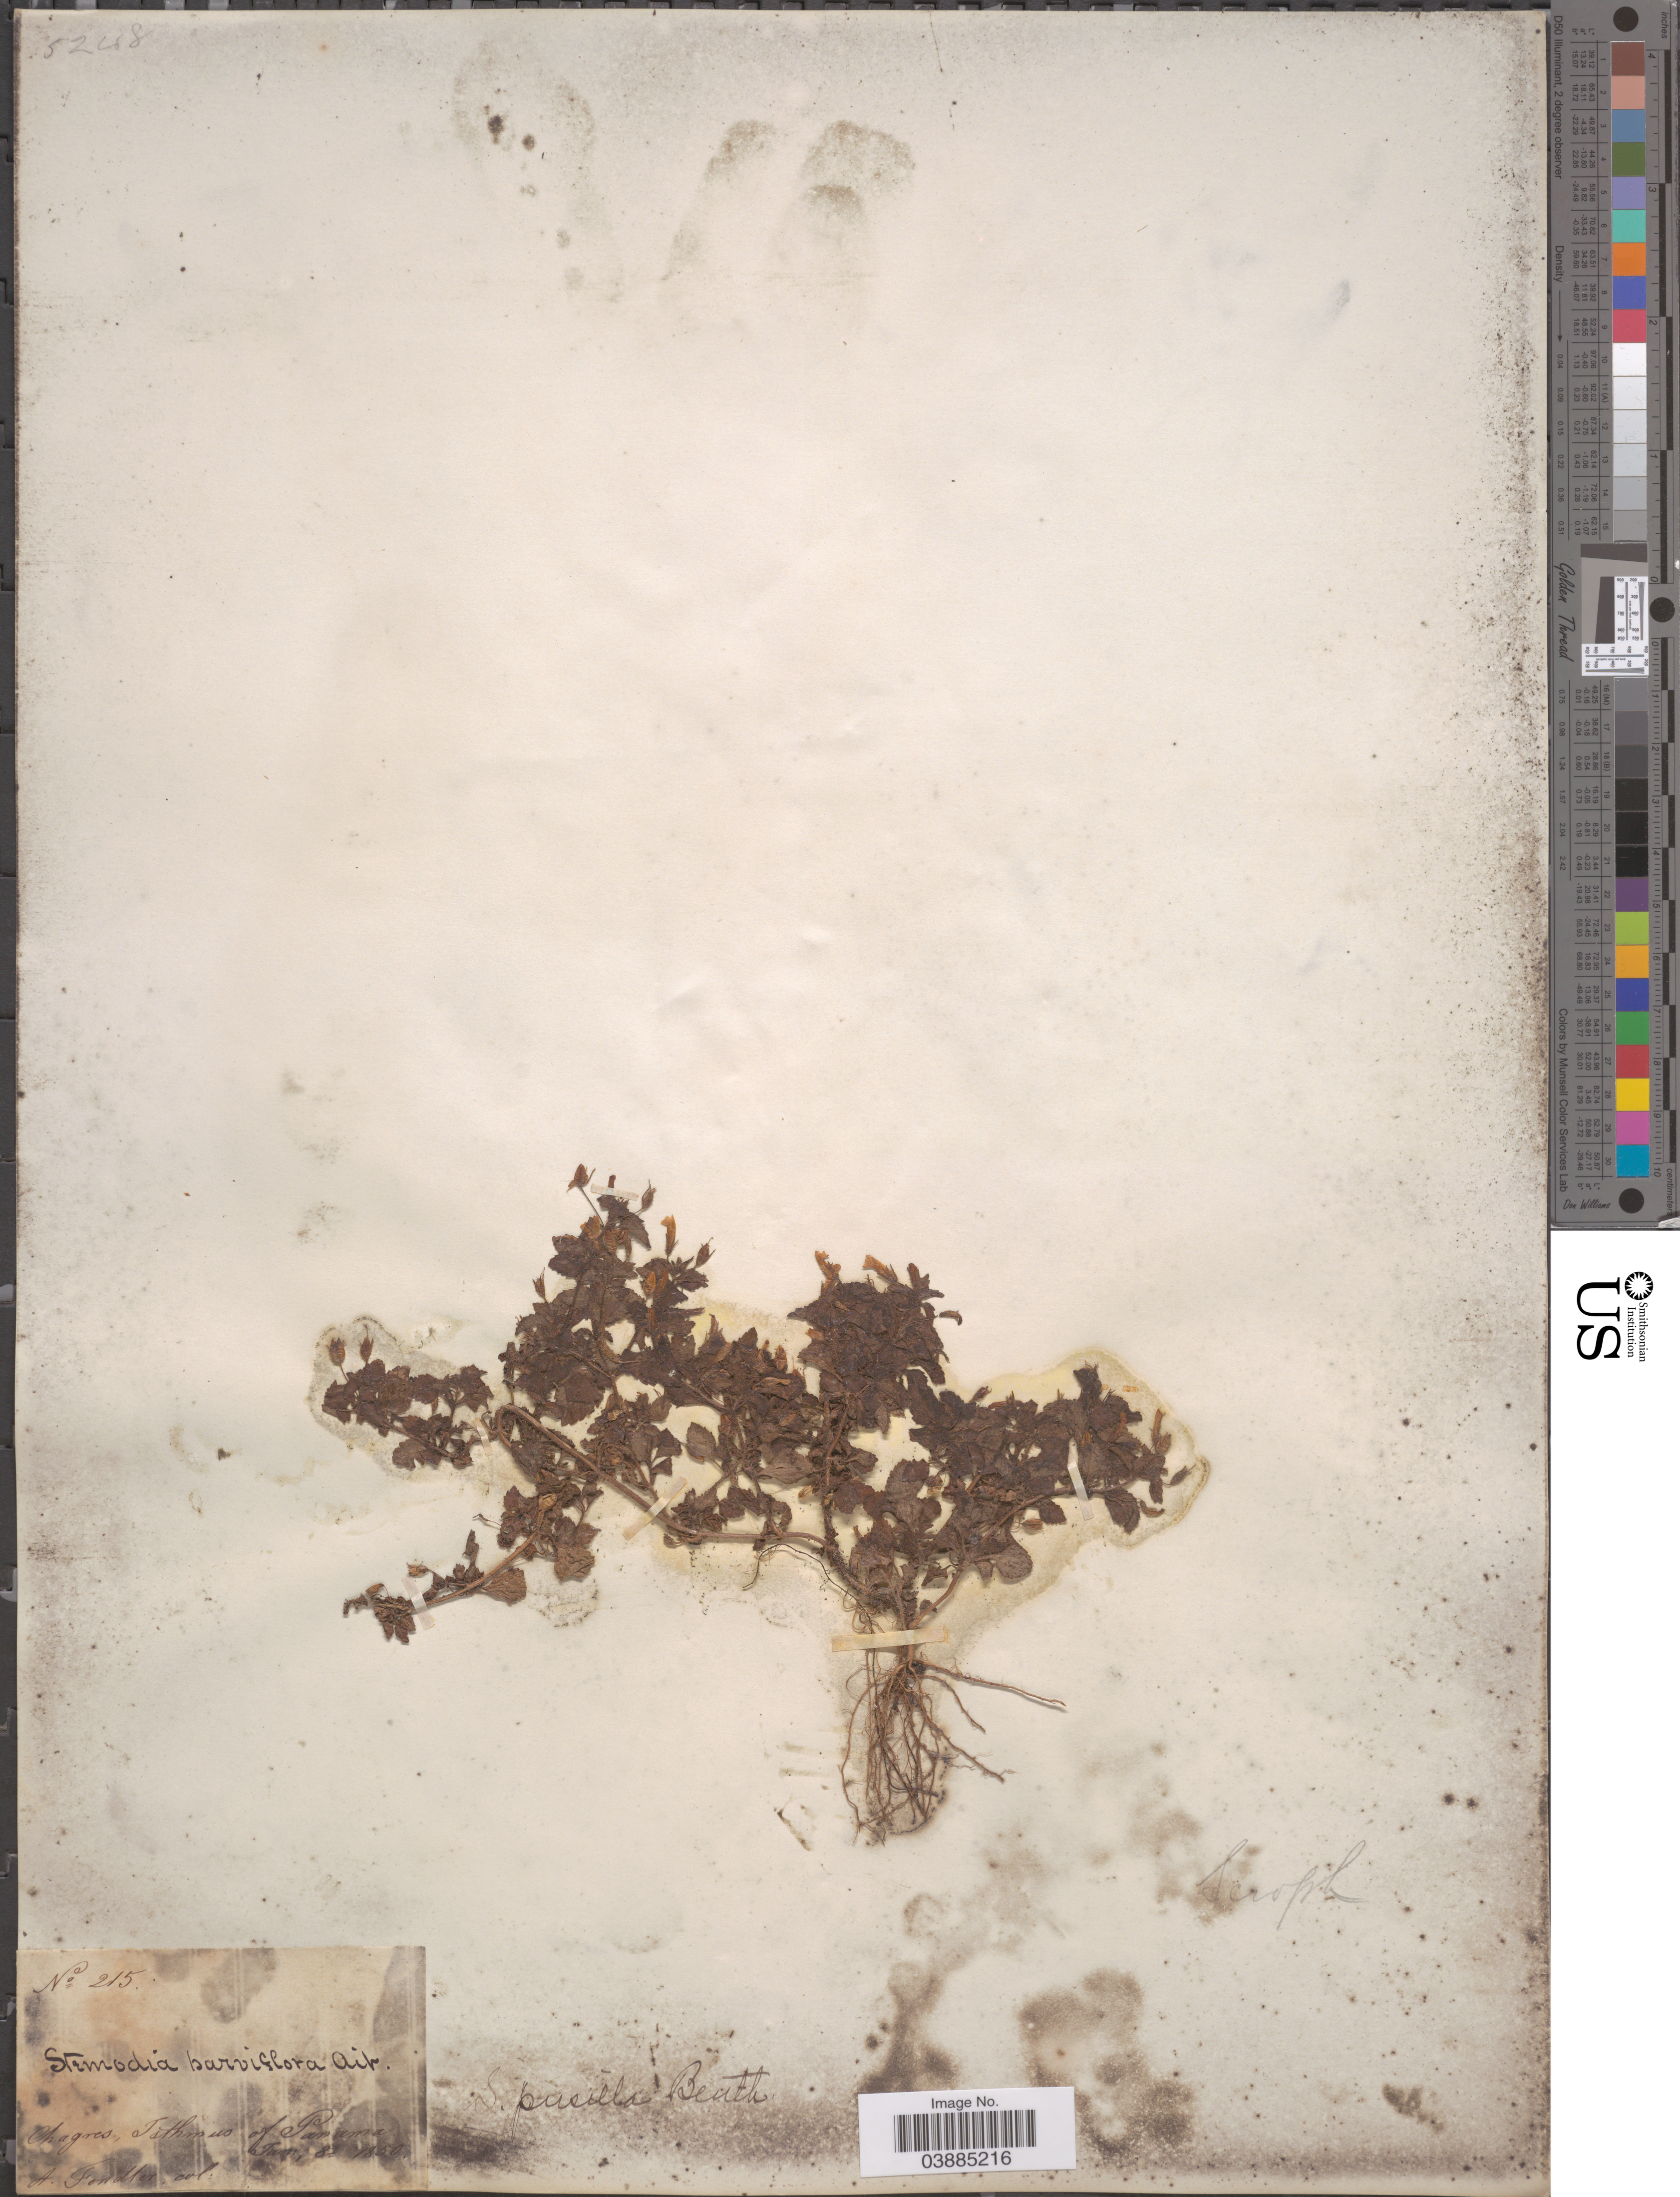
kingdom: Plantae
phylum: Tracheophyta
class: Magnoliopsida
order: Lamiales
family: Plantaginaceae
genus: Stemodia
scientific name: Stemodia pusilla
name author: Benth.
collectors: A. Fendler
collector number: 215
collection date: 1850-01-08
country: Panama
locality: Chagres, Isthmus of Panama.